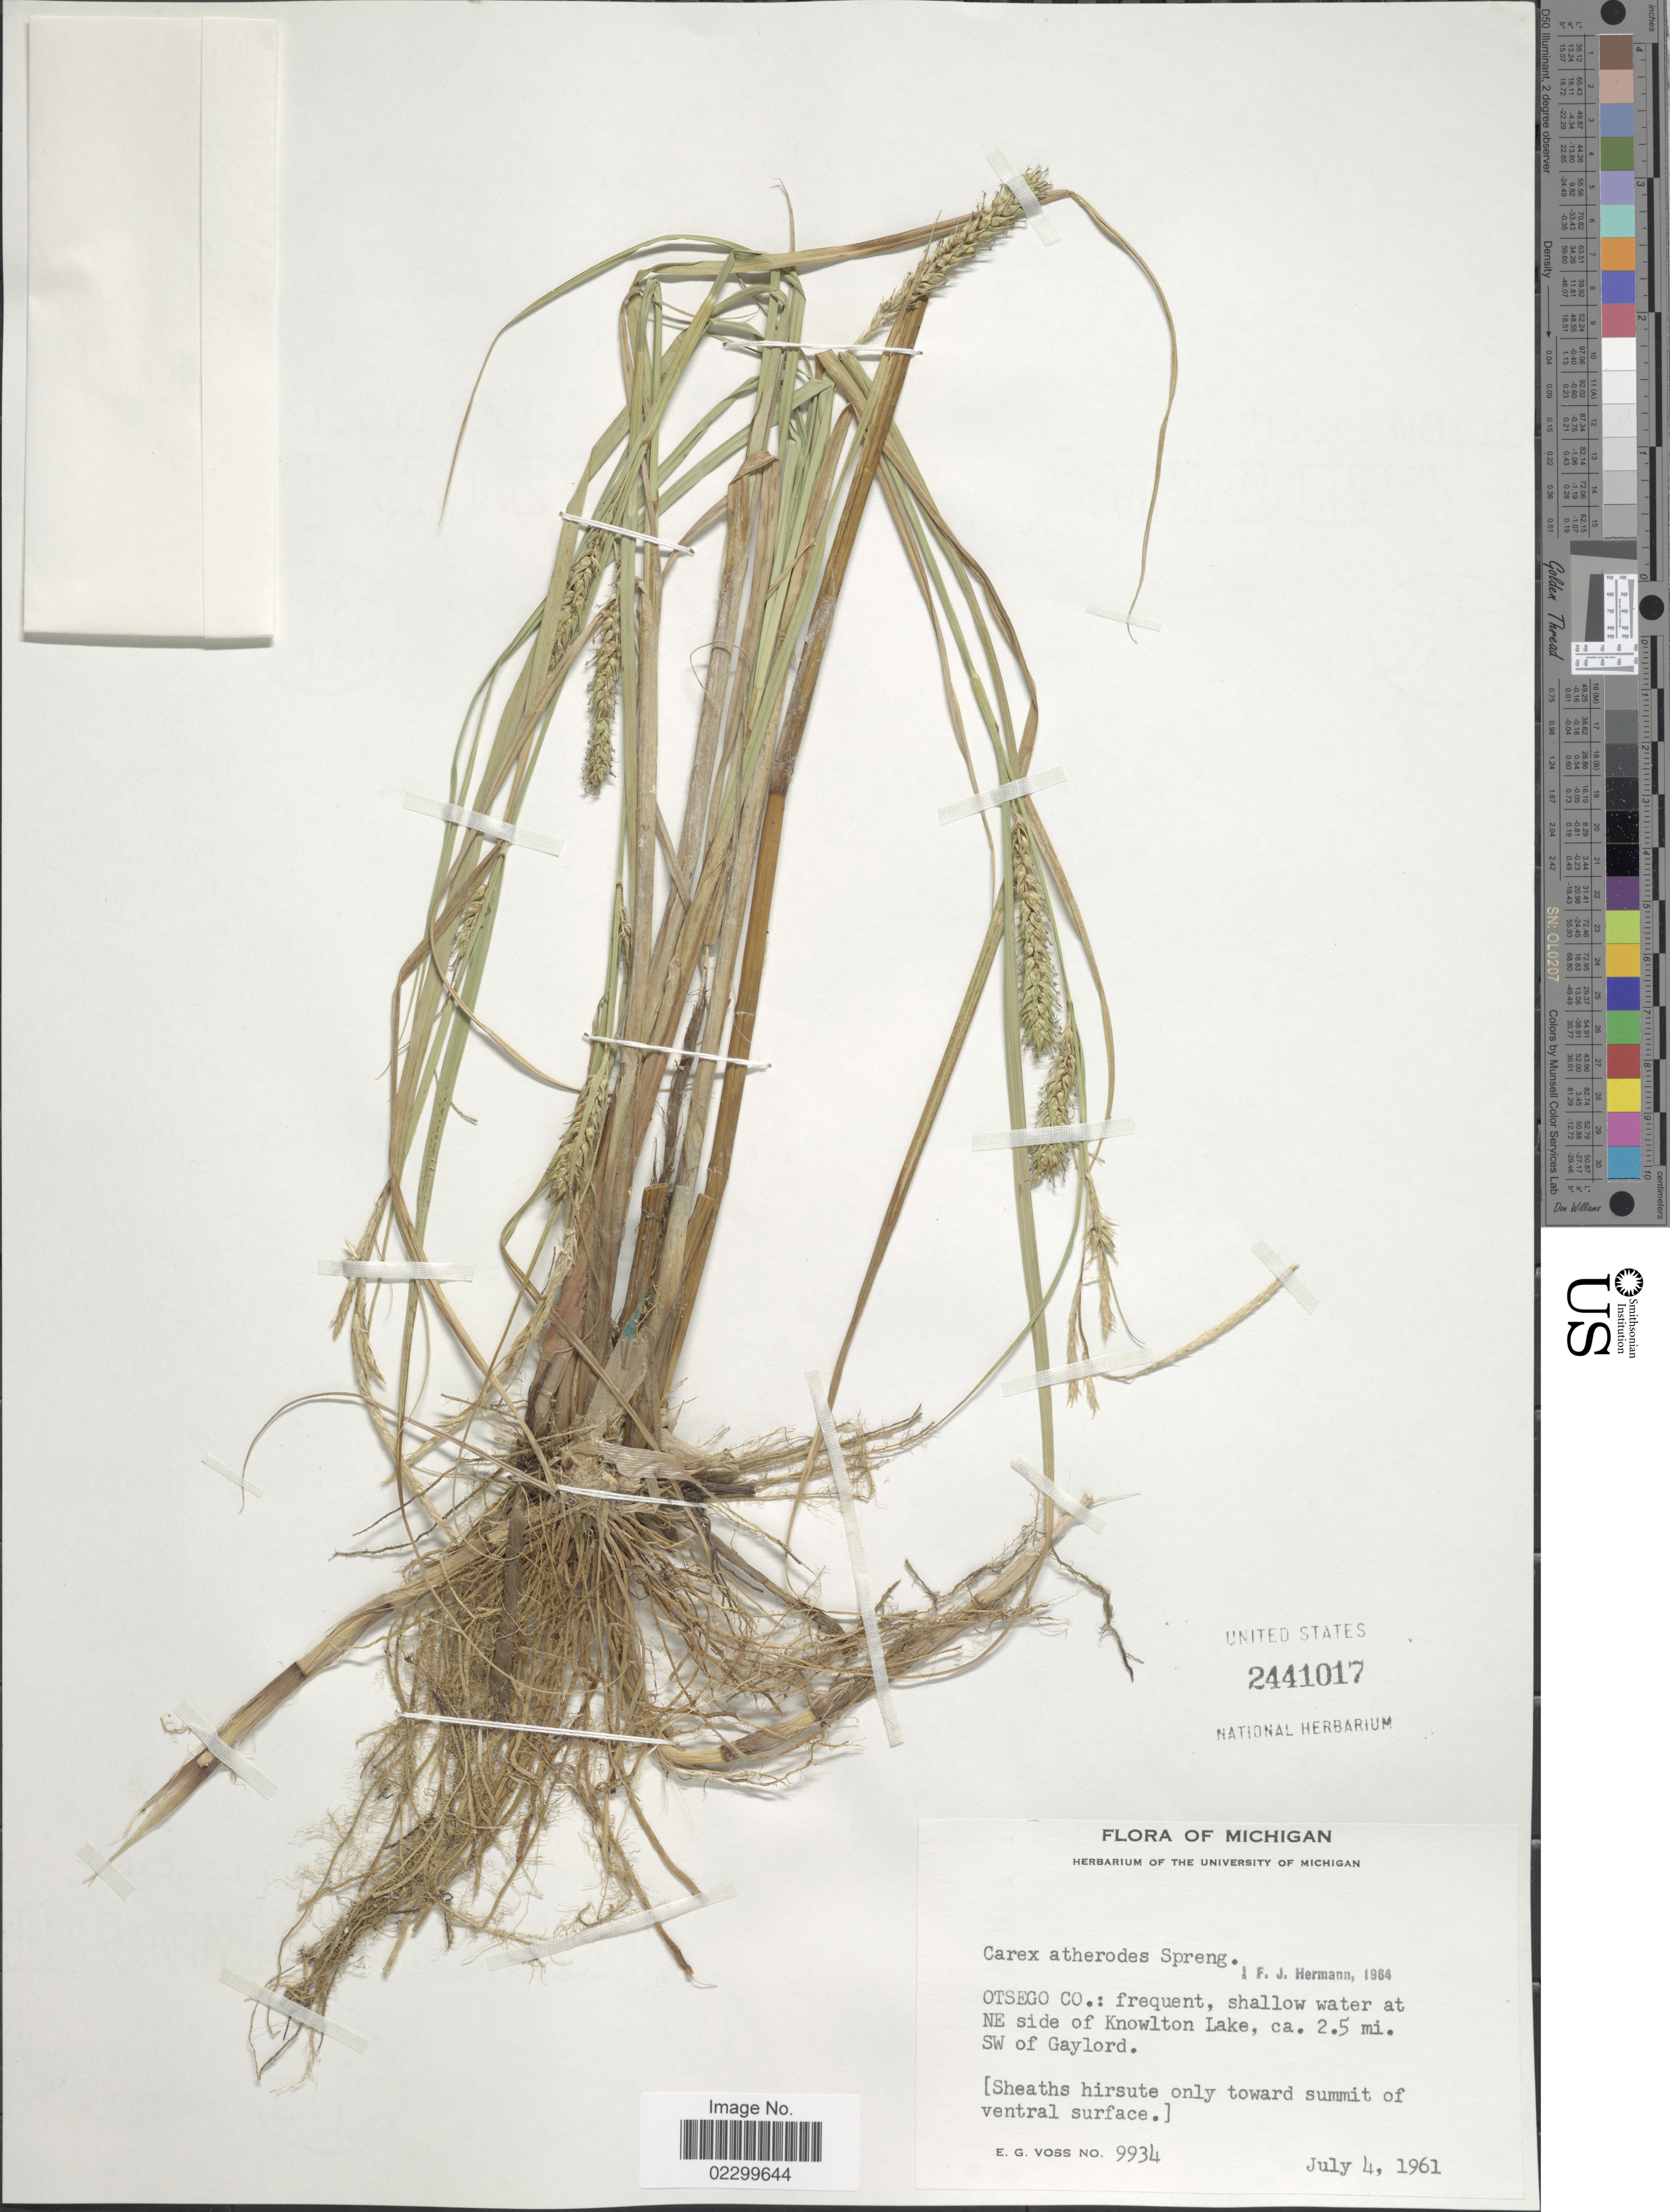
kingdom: Plantae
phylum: Tracheophyta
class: Liliopsida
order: Poales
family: Cyperaceae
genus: Carex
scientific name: Carex atherodes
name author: Spreng.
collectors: E. G. Voss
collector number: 9934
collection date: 1961-07-04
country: United States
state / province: Michigan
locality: Otsego Co.: shallow water at NE side of Knowlton Lake, ca. 2.5 mi. SW of Gaylord.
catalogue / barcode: US 2441017